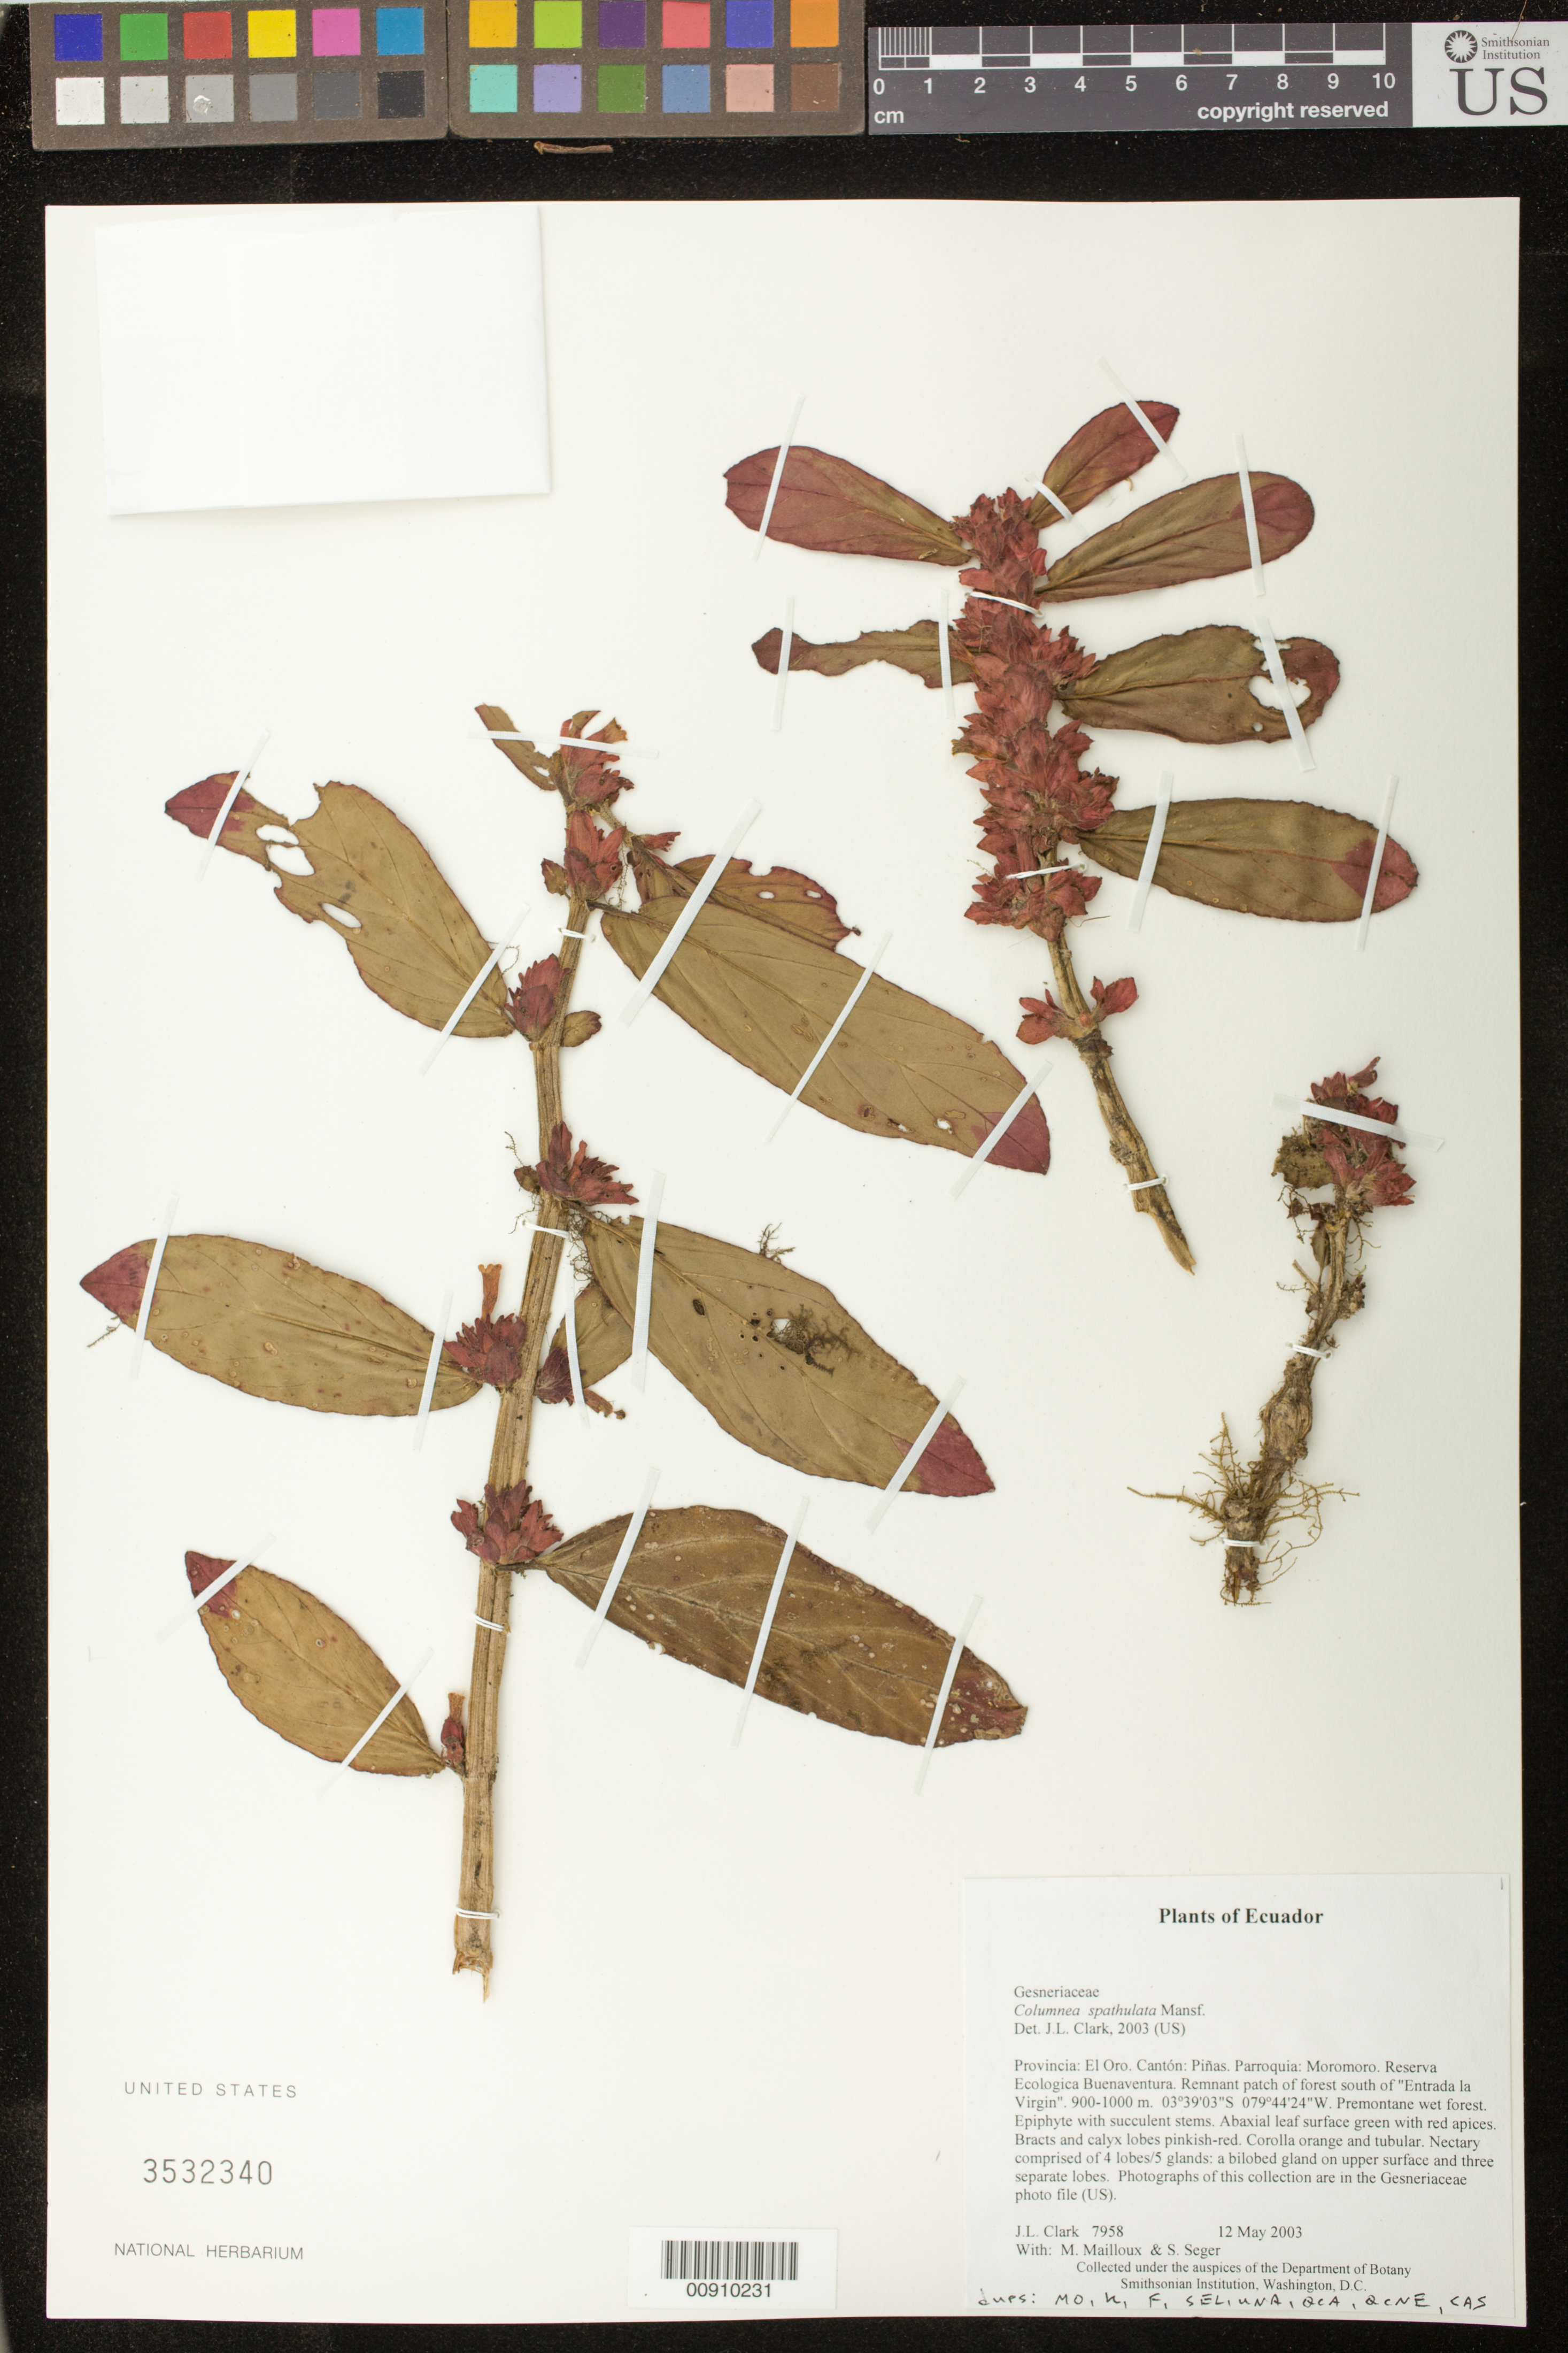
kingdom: Plantae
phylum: Tracheophyta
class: Magnoliopsida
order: Lamiales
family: Gesneriaceae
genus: Columnea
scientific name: Columnea spathulata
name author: Mansf.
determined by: Clark, J. L., (SEL), The Marie Selby Botanical Garden (UNITED STATES)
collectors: J. L. Clark, M. Mailloux & S. Seger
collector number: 7958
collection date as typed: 12 May 2003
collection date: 2003-05-12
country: Ecuador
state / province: El Oro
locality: Piñas. Parroquia: Moromoro. Reserva Ecologica Buenaventura. Remnant patch of forest south of "Entrada la Virgin"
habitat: Premontane wet forest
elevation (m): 900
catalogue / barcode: US 3532340